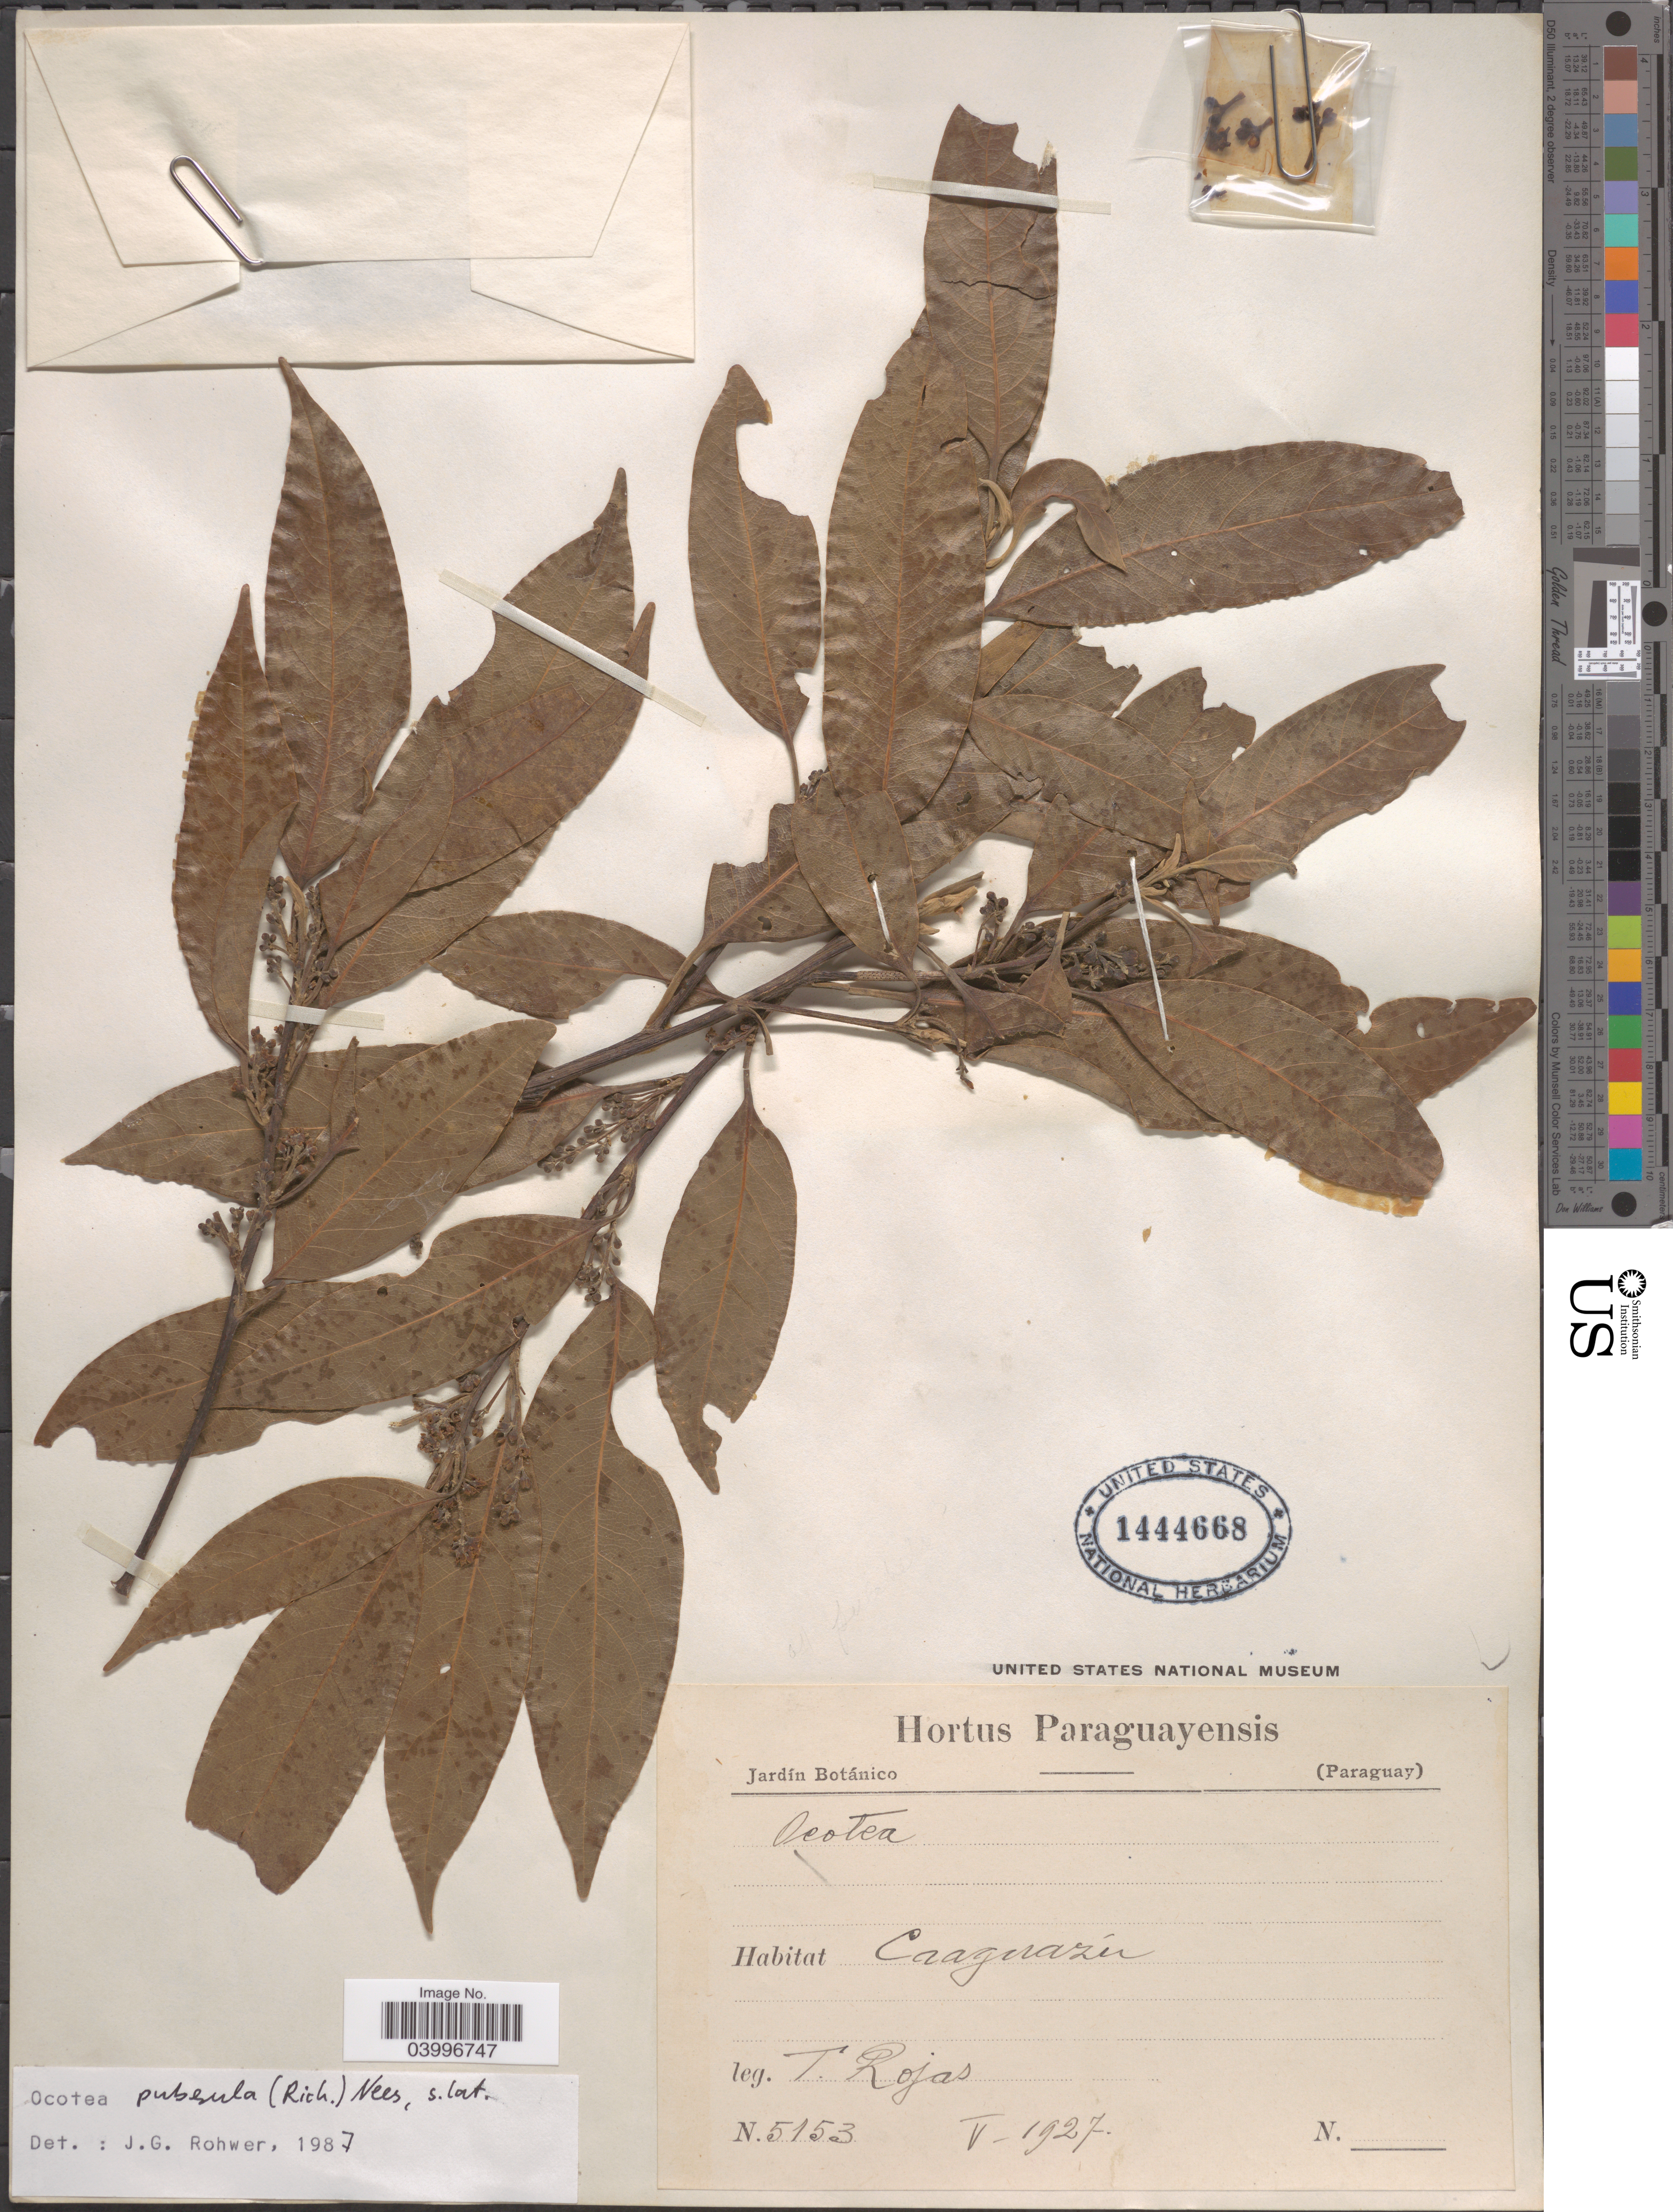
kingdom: Plantae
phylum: Tracheophyta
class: Magnoliopsida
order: Laurales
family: Lauraceae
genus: Ocotea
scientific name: Ocotea puberula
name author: (Rich.) Nees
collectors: T. Rojas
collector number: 5153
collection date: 1927-05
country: Paraguay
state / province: Caaguazu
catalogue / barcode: US 1444668